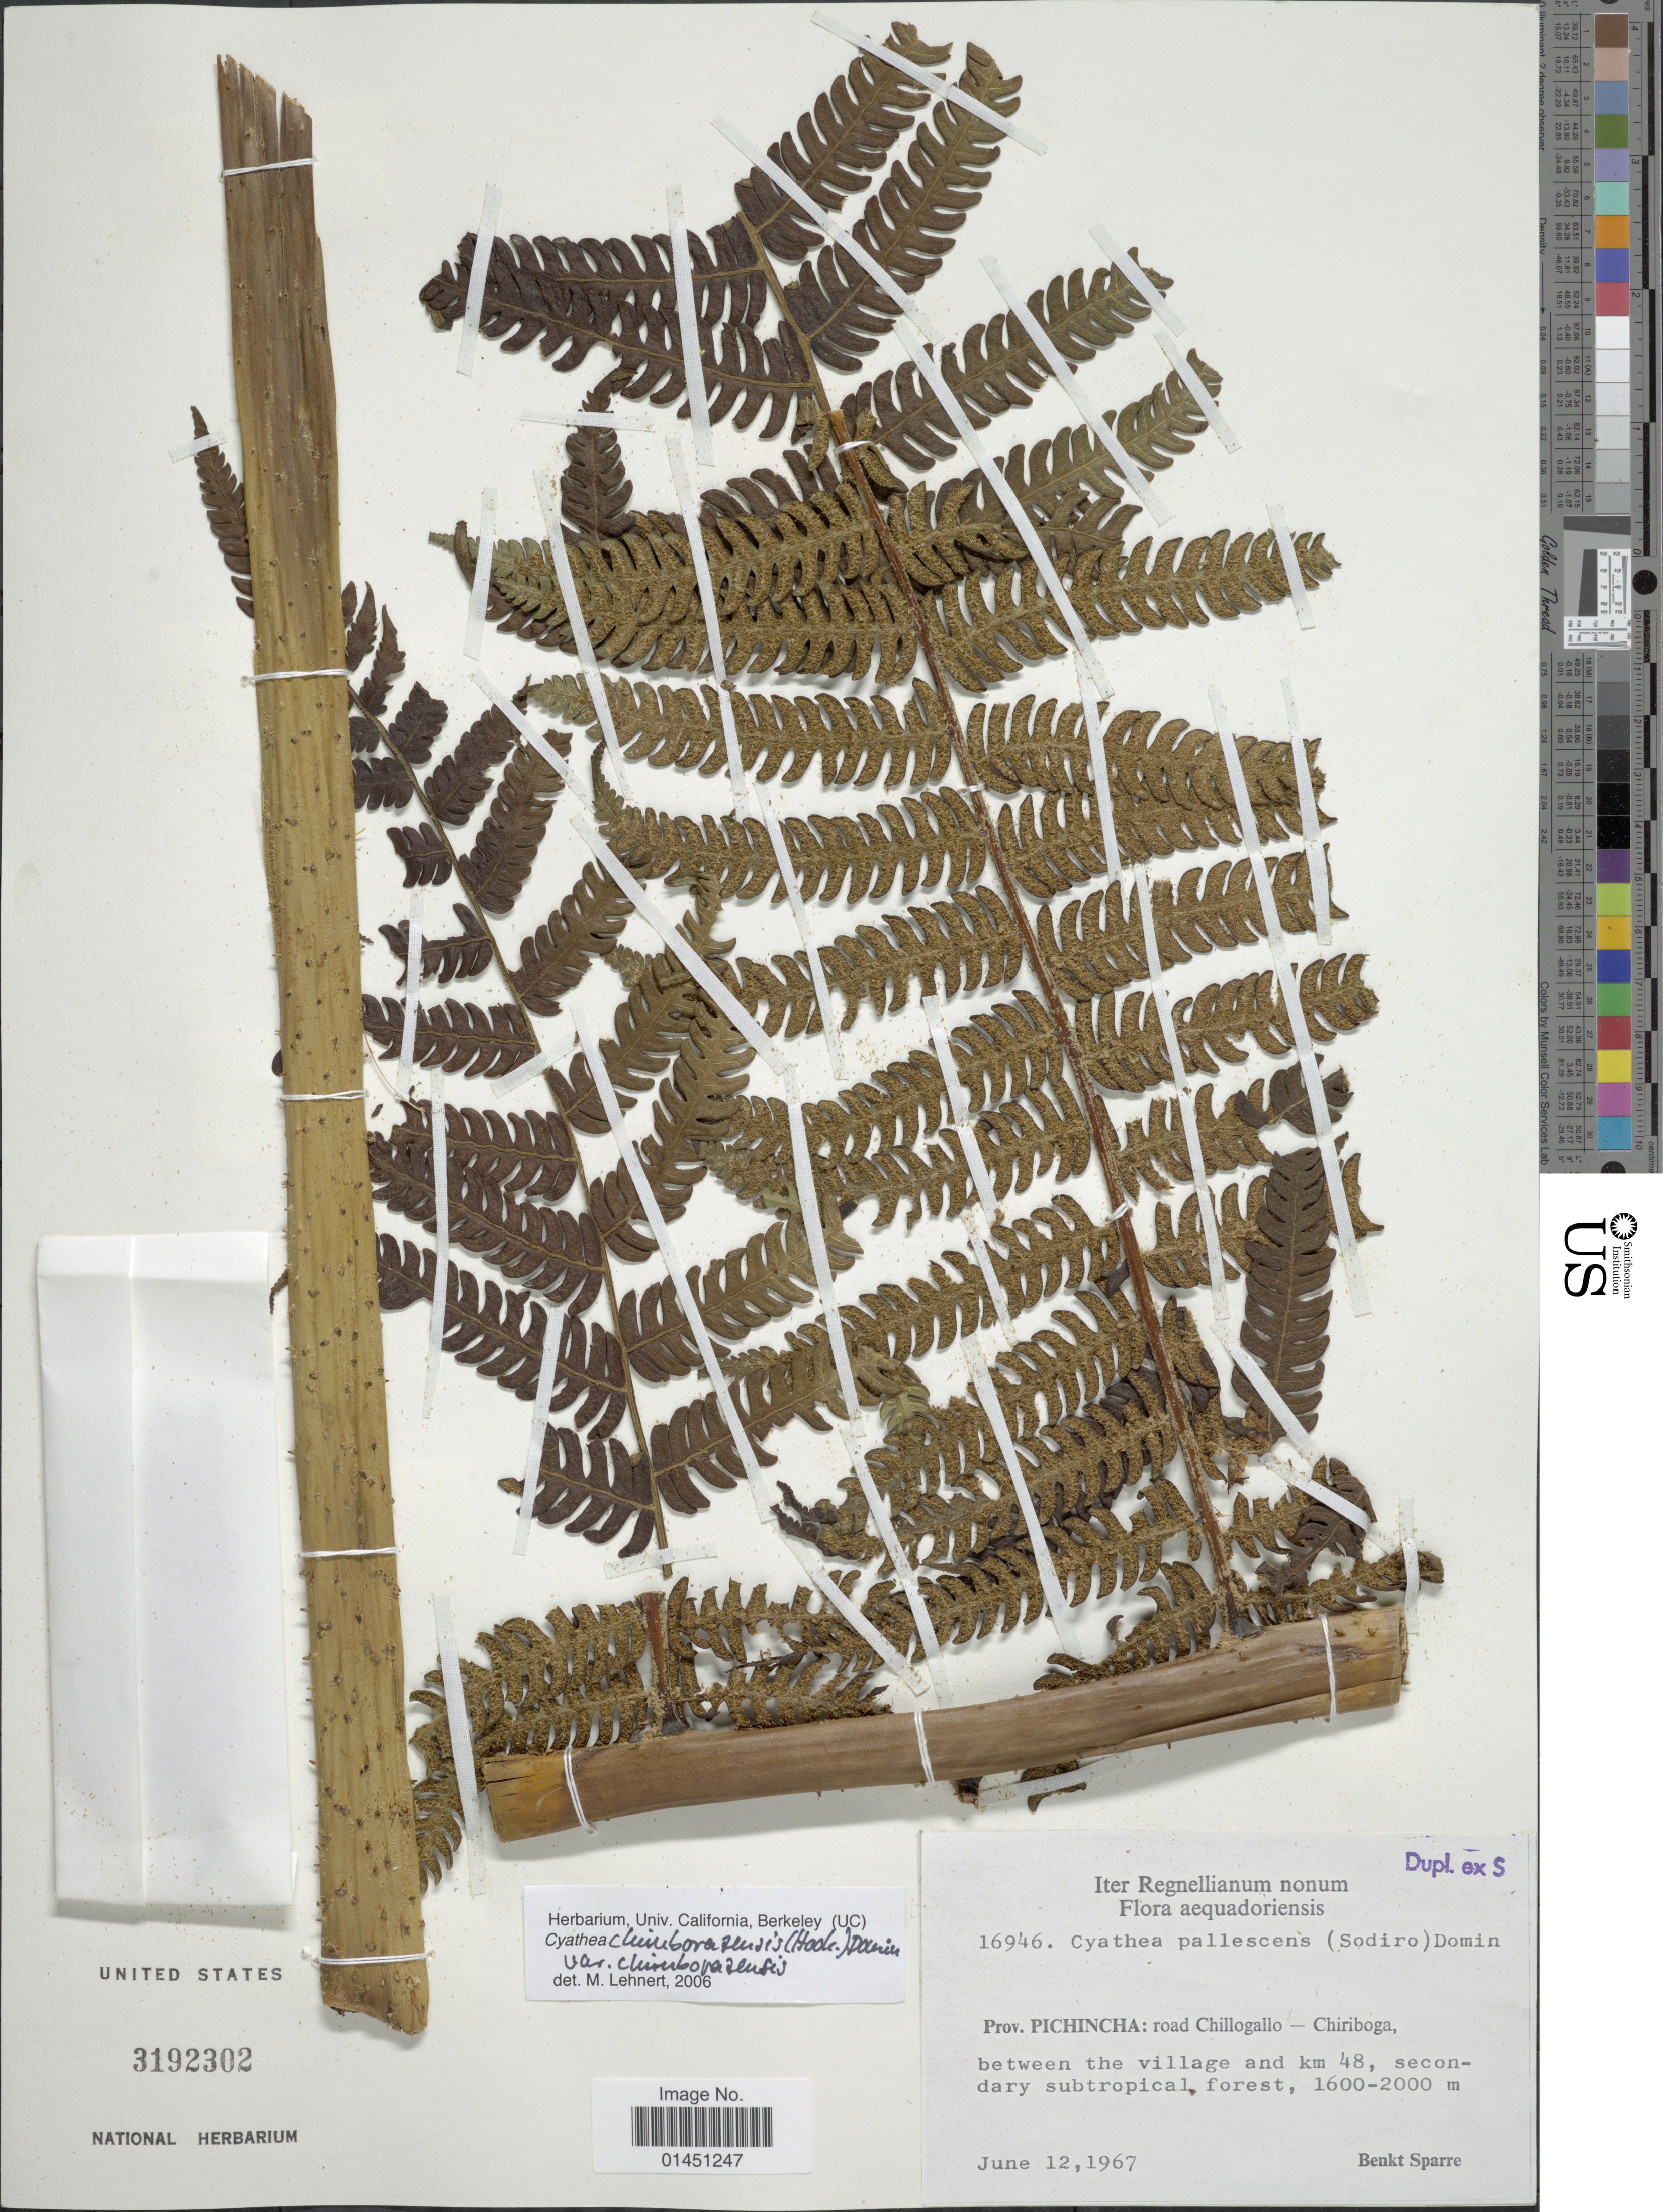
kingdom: Plantae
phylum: Tracheophyta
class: Polypodiopsida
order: Cyatheales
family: Cyatheaceae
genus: Cyathea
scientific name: Cyathea chimborazensis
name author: (Hook.) Hieron.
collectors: B. Sparre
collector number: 16946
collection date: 1967-06-12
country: Ecuador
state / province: Pichincha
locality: Road Chillogallo - Chiriboga, between the village and km 48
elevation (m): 1600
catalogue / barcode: US 3192302